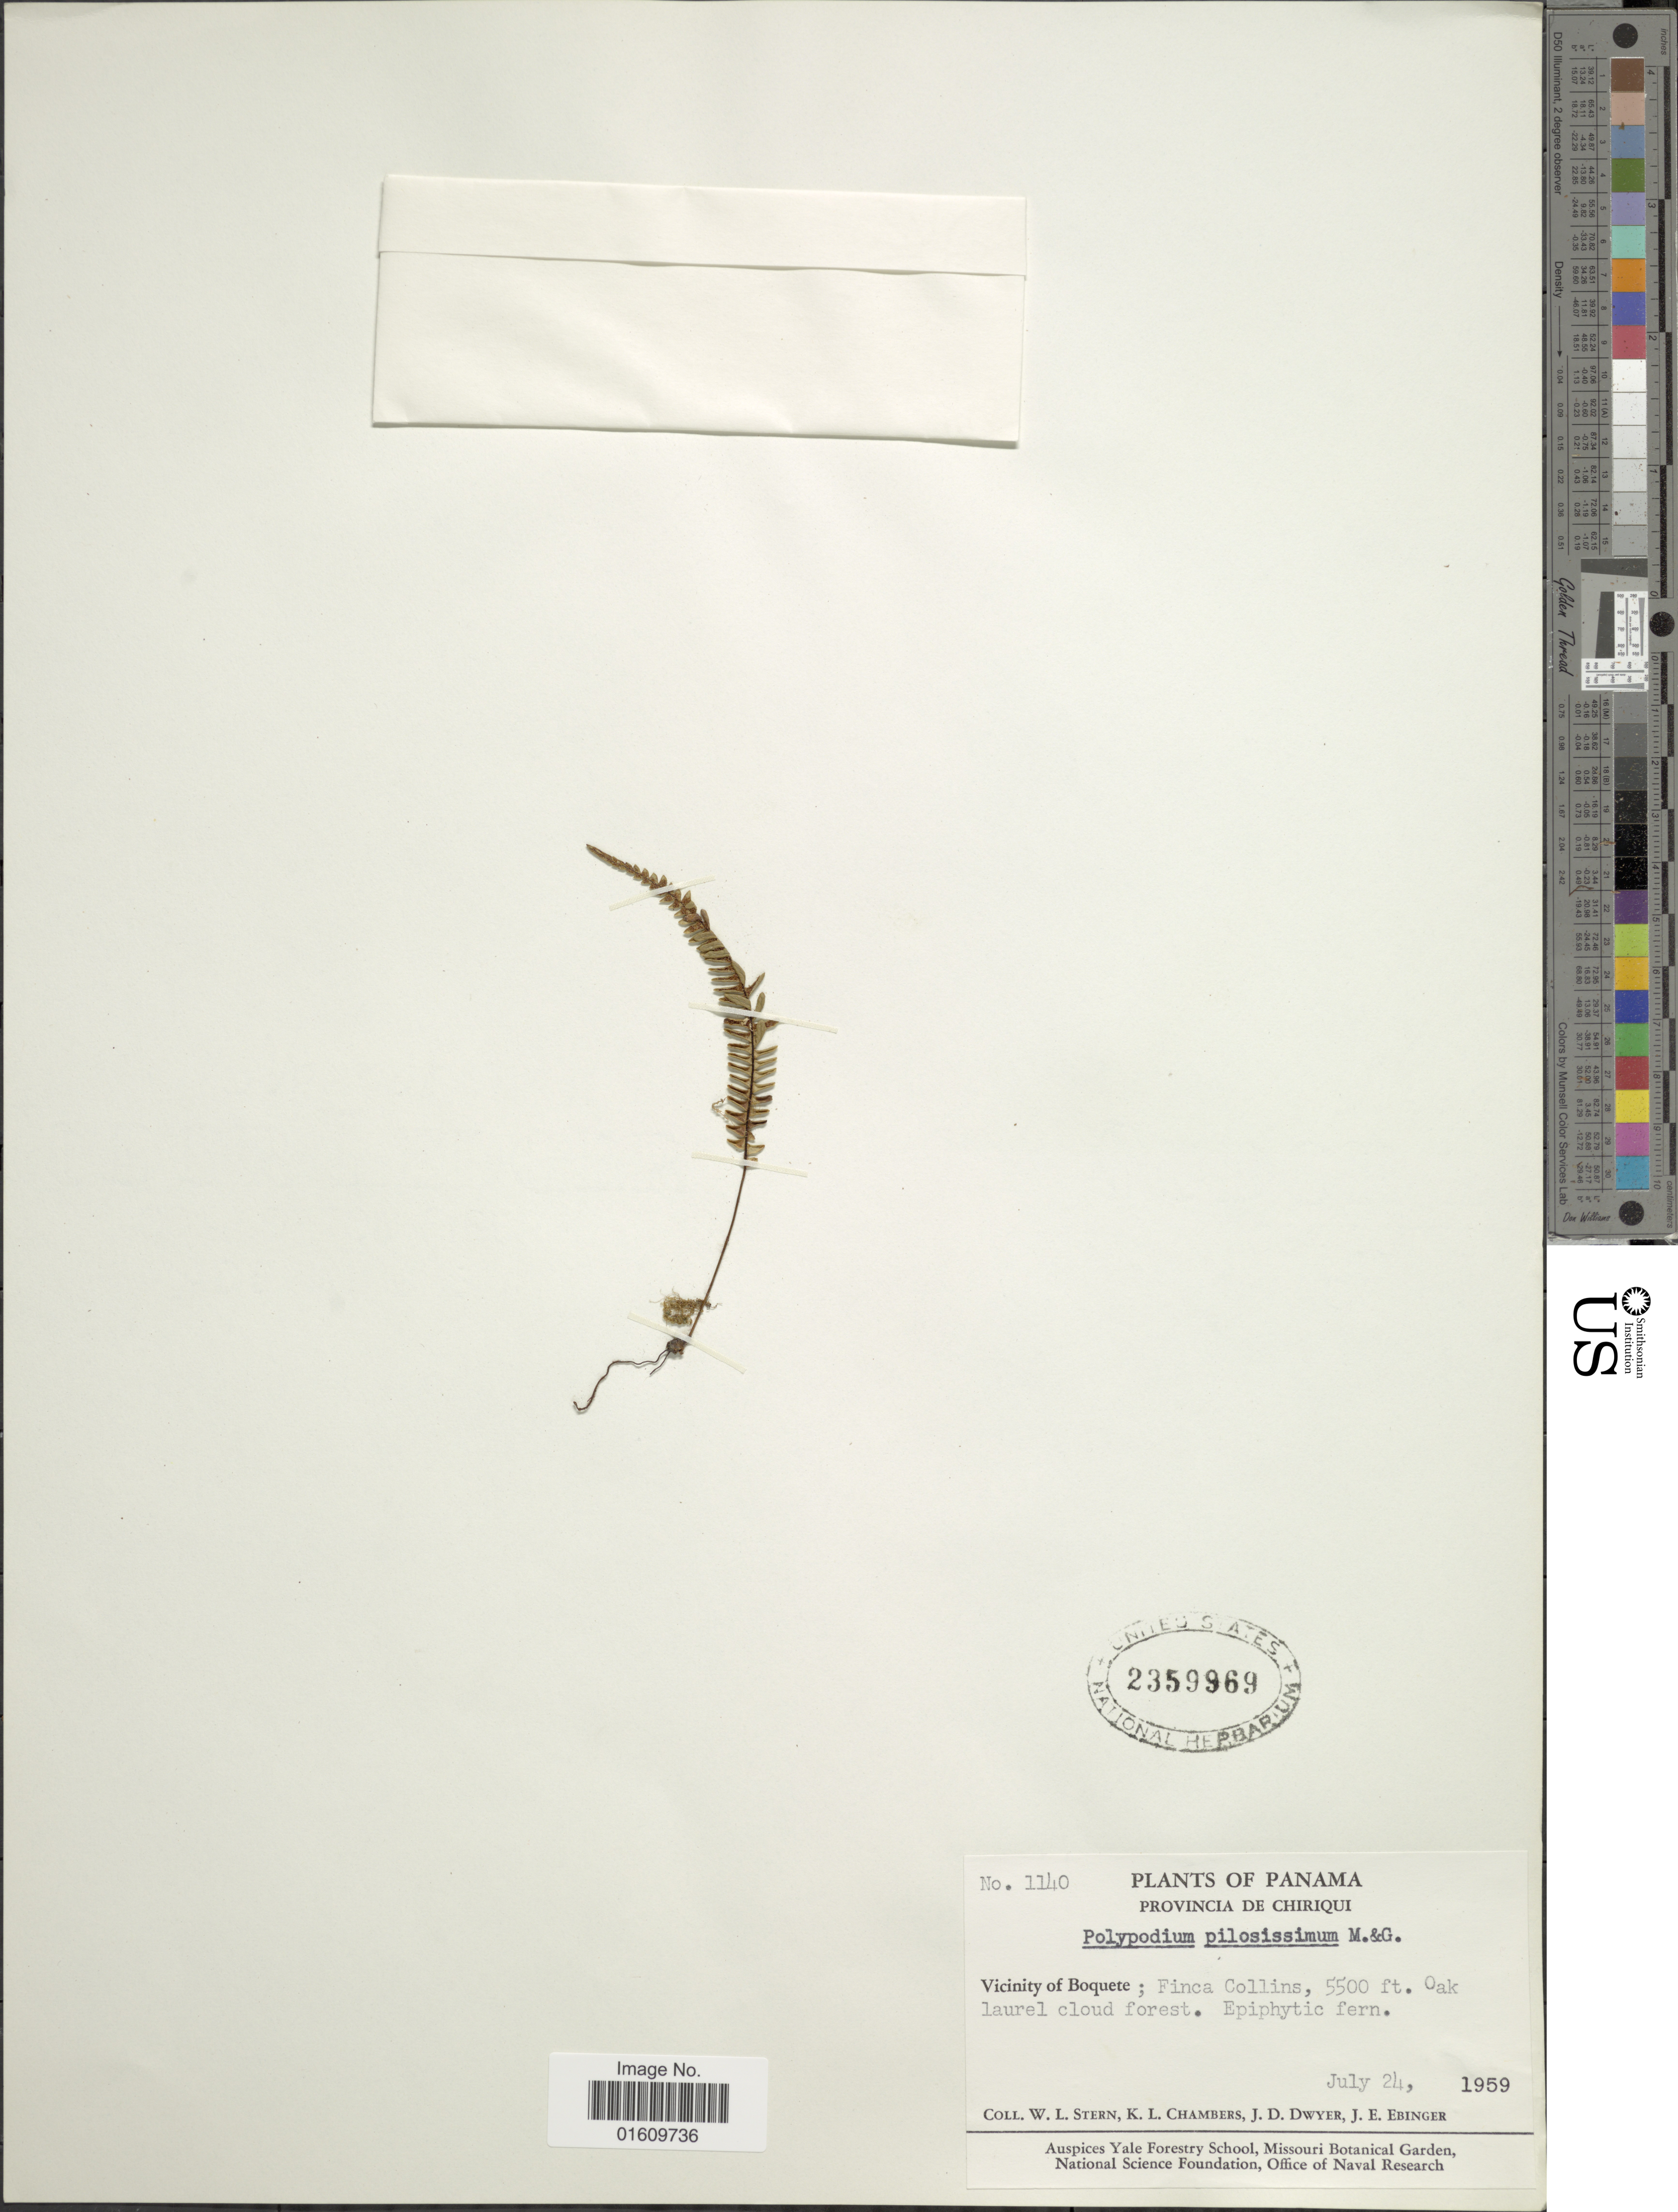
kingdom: Plantae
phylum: Tracheophyta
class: Polypodiopsida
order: Polypodiales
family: Polypodiaceae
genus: Melpomene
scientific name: Melpomene xiphopteroides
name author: (Liebm.) A.R. Sm. & R.C. Moran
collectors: W. L. Stern, K. Chambers, J. D. Dwyer & J. Ebinger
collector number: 1140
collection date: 1959-07-24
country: Panama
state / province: Chiriqui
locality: Provincia de Chiriqui, Vicinity of Boquete; Finca Collins, Oak laurel cloud forest.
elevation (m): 1676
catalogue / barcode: US 2359969